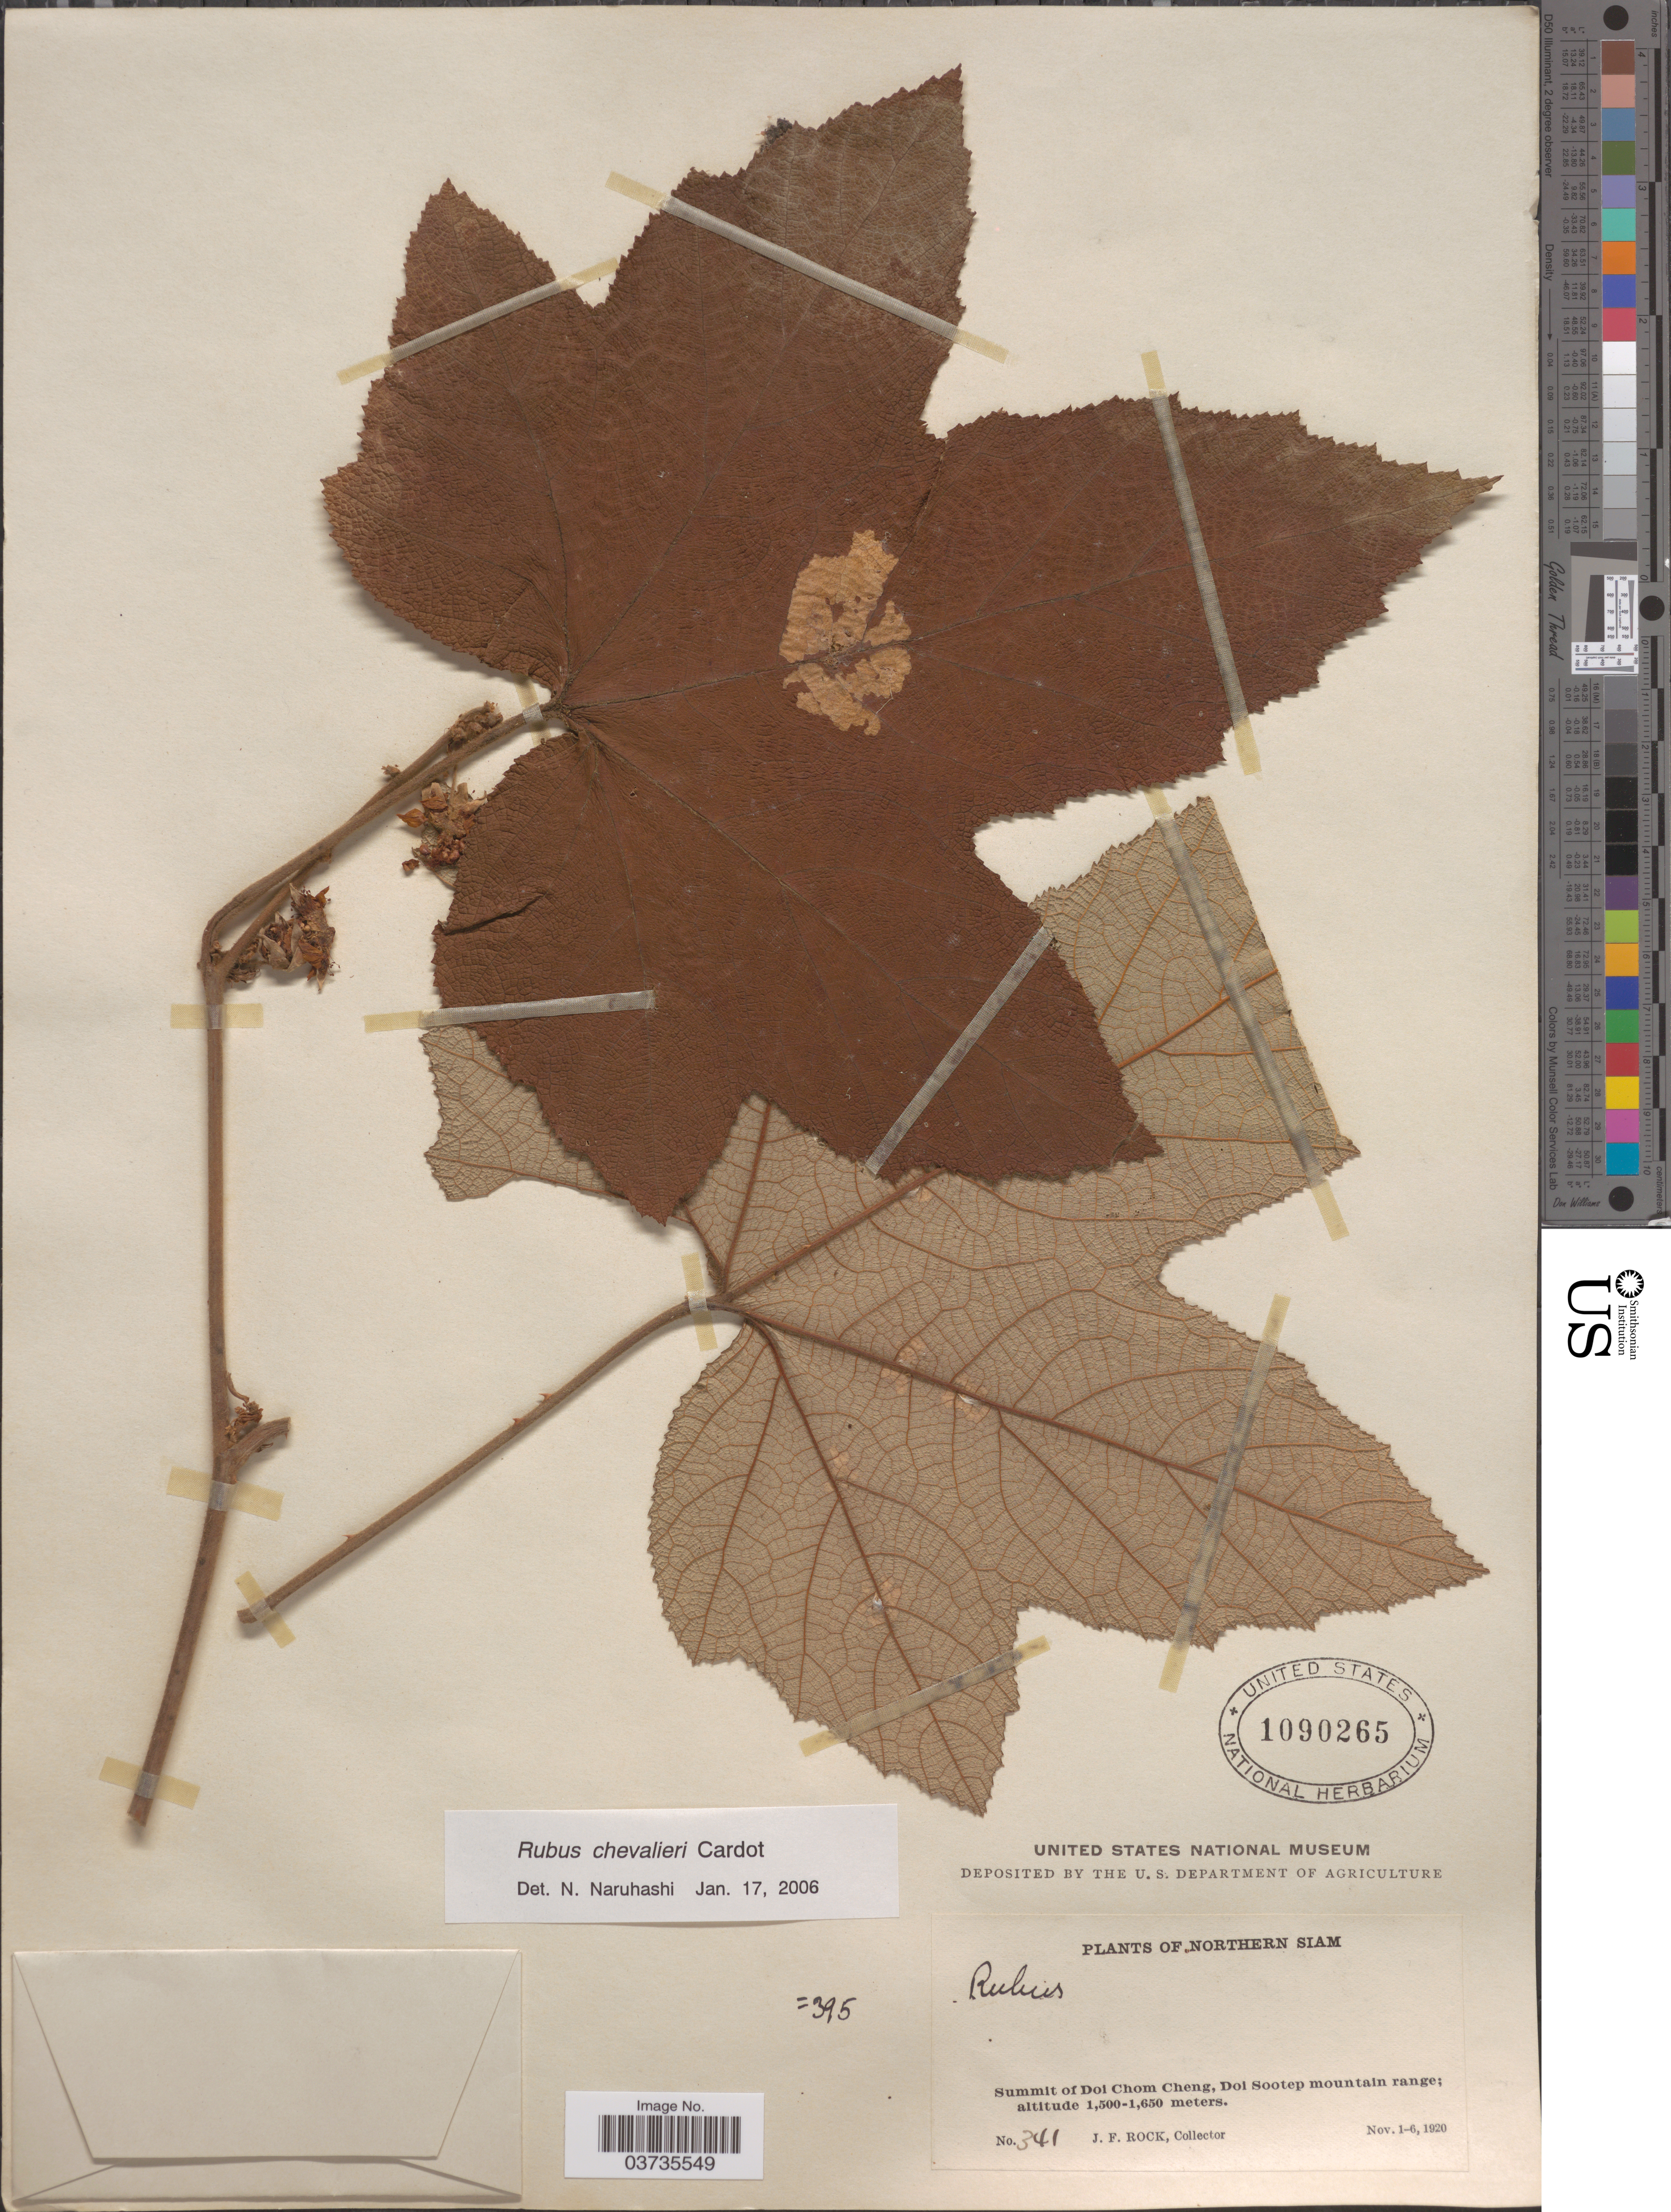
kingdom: Plantae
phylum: Tracheophyta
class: Magnoliopsida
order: Rosales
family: Rosaceae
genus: Rubus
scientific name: Rubus chevalieri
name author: Cardot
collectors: J. Rock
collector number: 341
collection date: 1920-11-01/1920-11-06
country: Thailand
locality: Northern Siam. Summit of Doi Chom Cheng, Doi Sootep mountain range.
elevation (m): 1500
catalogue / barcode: US 1090265